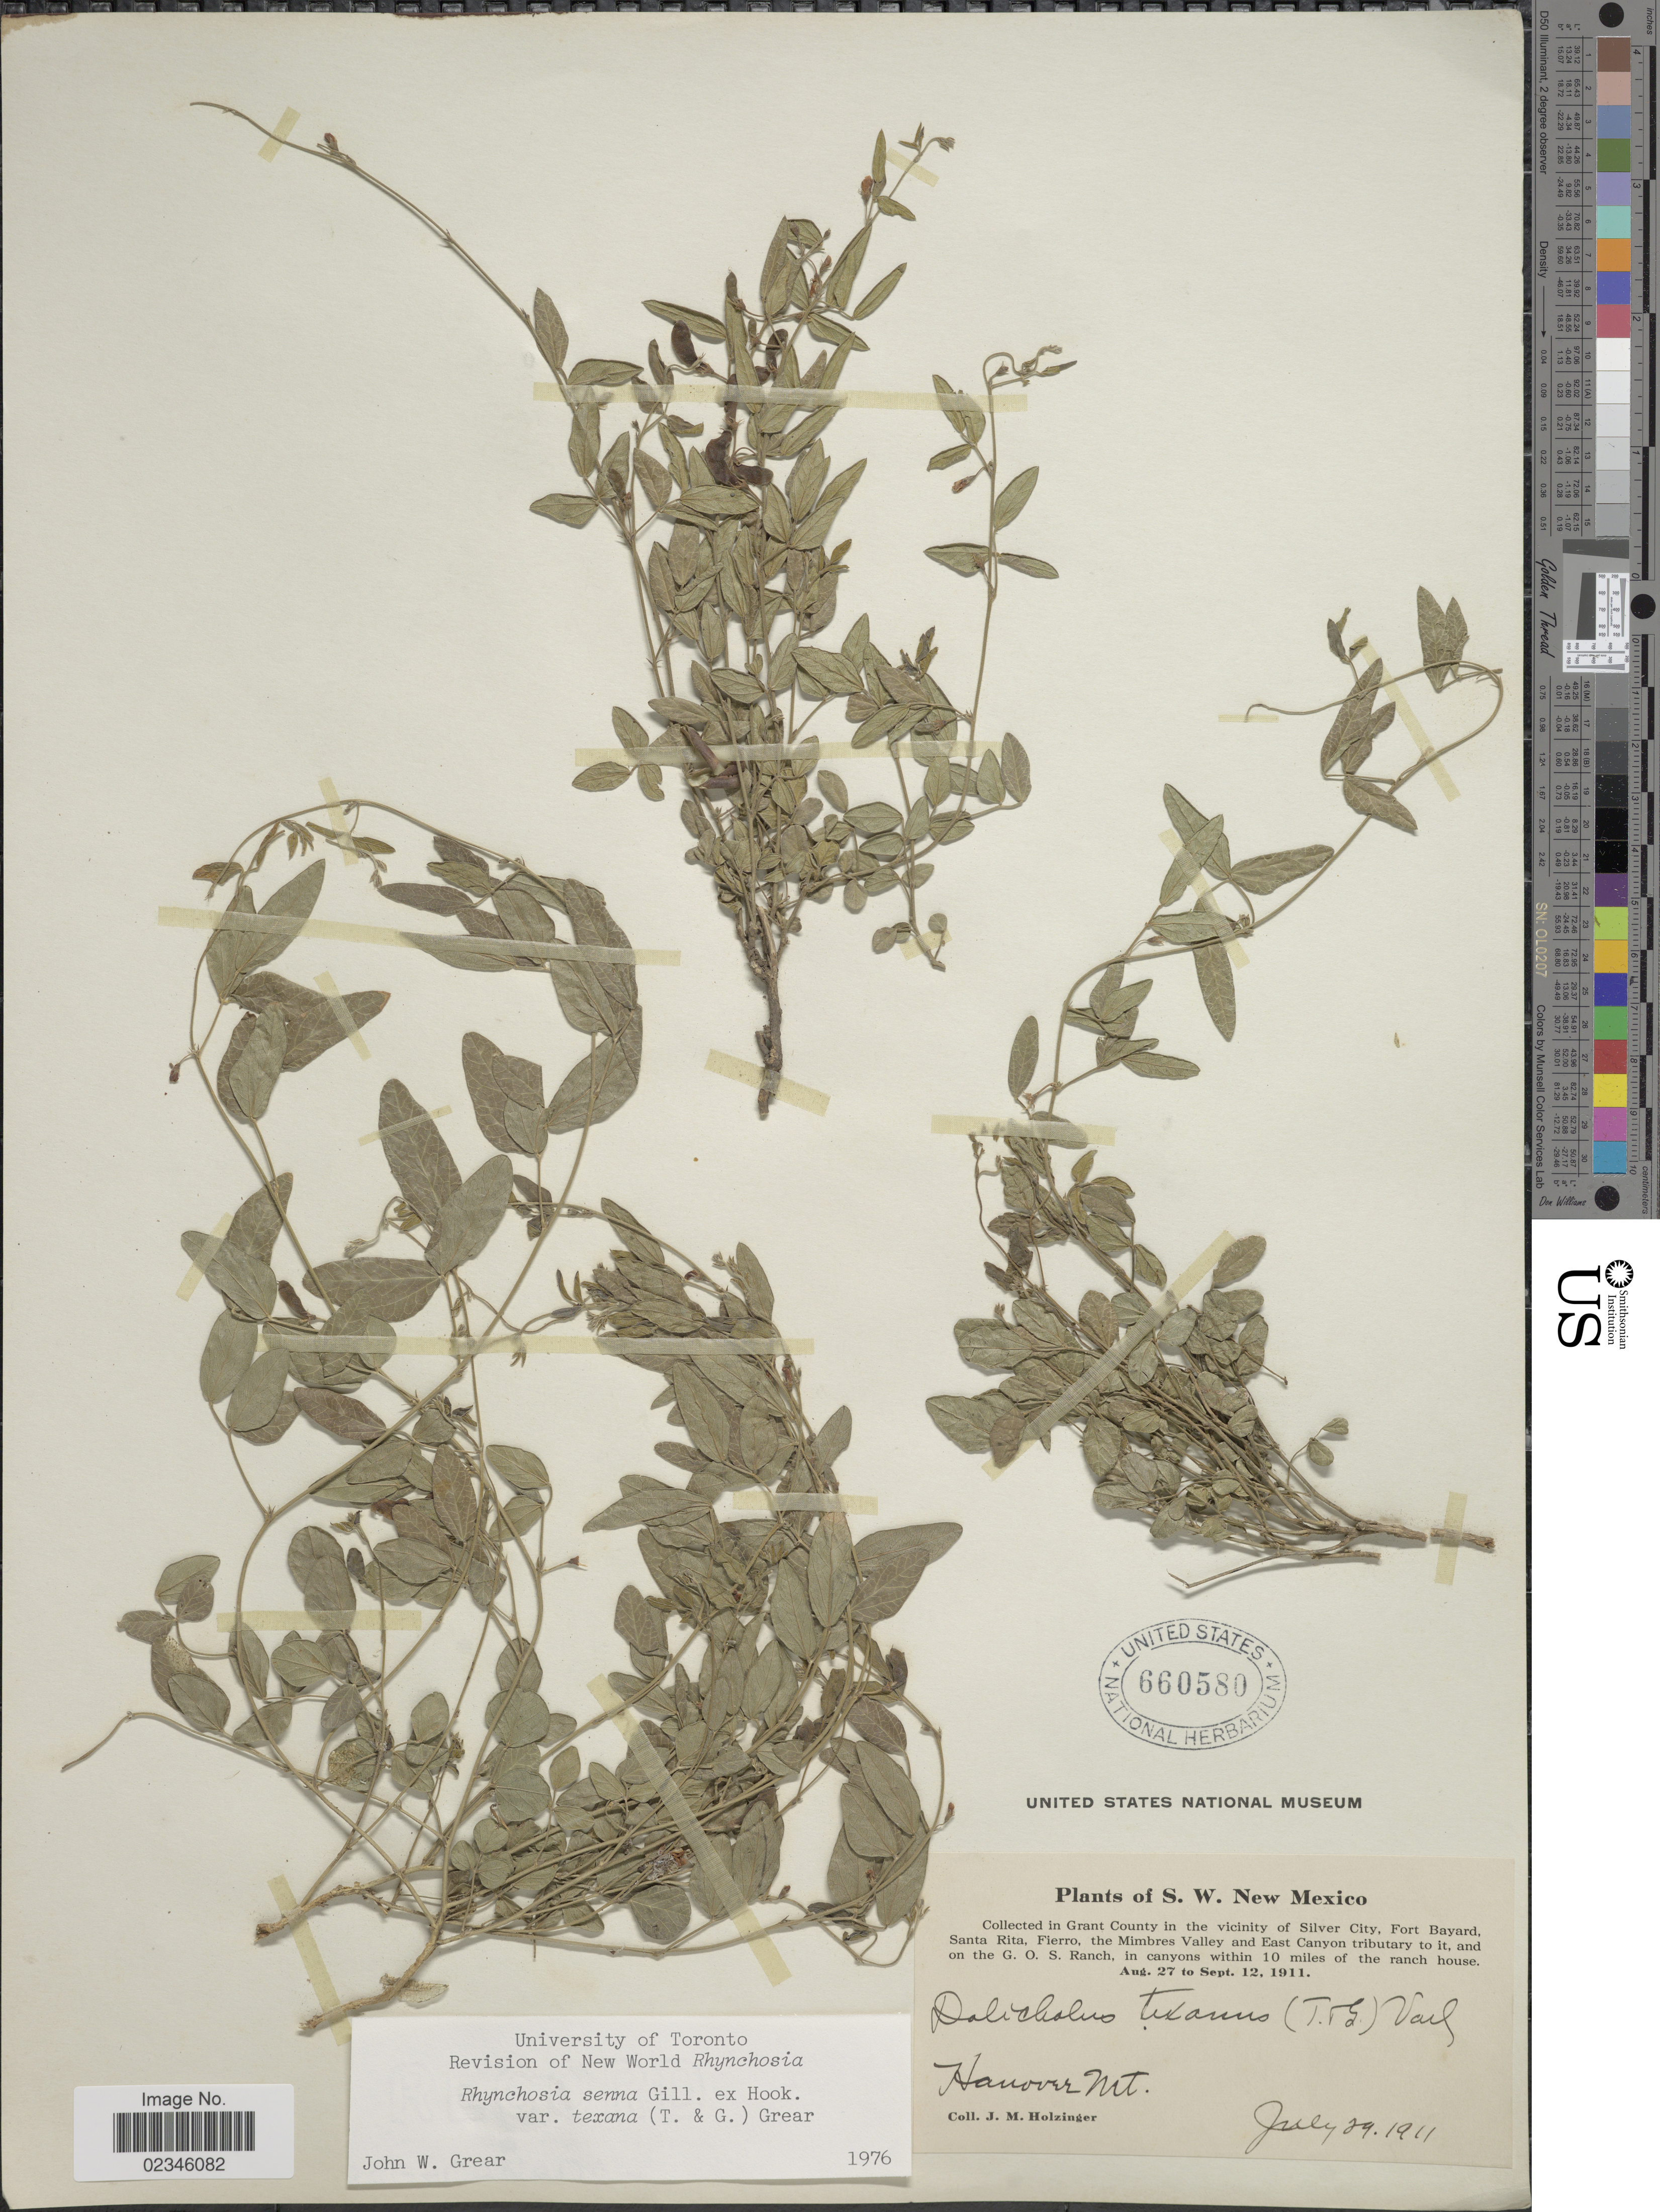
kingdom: Plantae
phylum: Tracheophyta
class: Magnoliopsida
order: Fabales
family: Fabaceae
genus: Rhynchosia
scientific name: Rhynchosia senna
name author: Gillies ex Hook.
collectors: J. M. Holzinger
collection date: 1911-07-29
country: United States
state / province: New Mexico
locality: S.W. New Mexico. Grant County in the vicinity of Silver City, Fort Bayard, Santa Rita, Fierro, the Mimbres Valley and East Canyon tributary to it, and on the G. O. S. Ranch, in canyons within 10 miles of the ranch house. Hanover Mt.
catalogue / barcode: US 660580